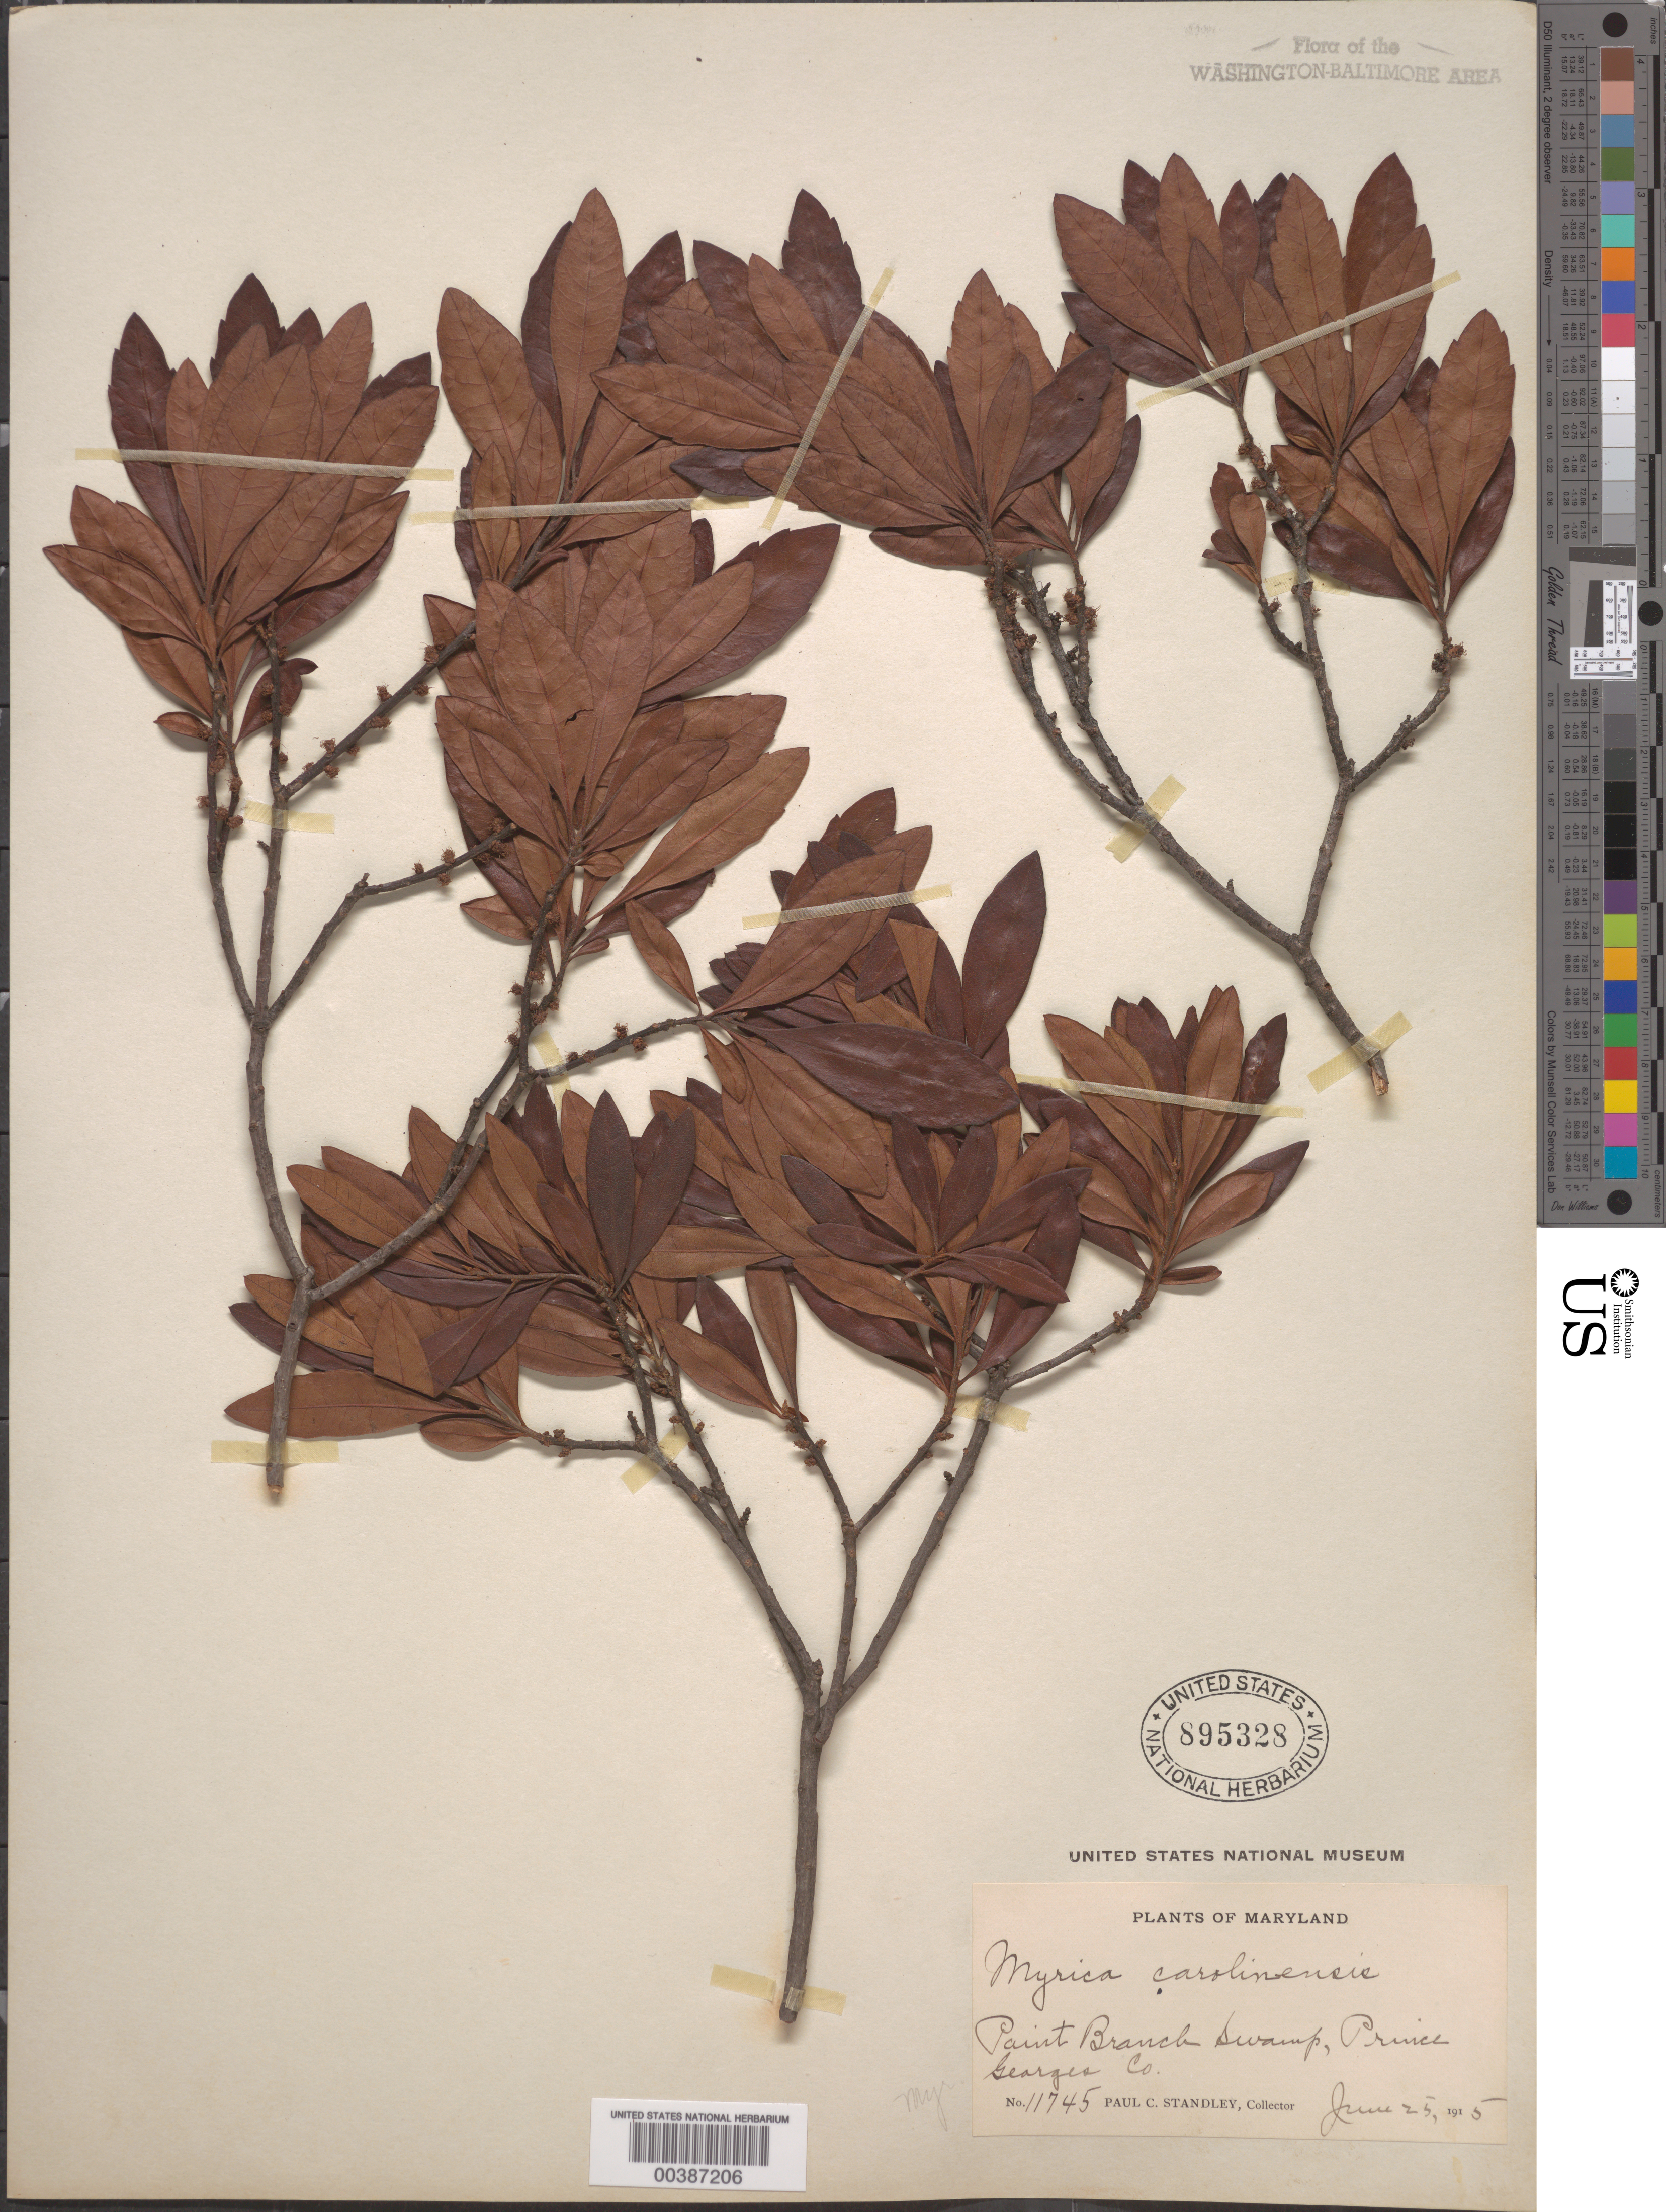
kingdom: Plantae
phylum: Tracheophyta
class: Magnoliopsida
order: Fagales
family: Myricaceae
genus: Morella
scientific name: Morella pensylvanica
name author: (Mirb.) Kartesz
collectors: P. C. Standley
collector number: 11745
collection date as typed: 25 Jun 1915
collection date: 1915-06-25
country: United States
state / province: Maryland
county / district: Prince George's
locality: Paint Branch, Beltsville vicinity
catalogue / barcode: US 895328